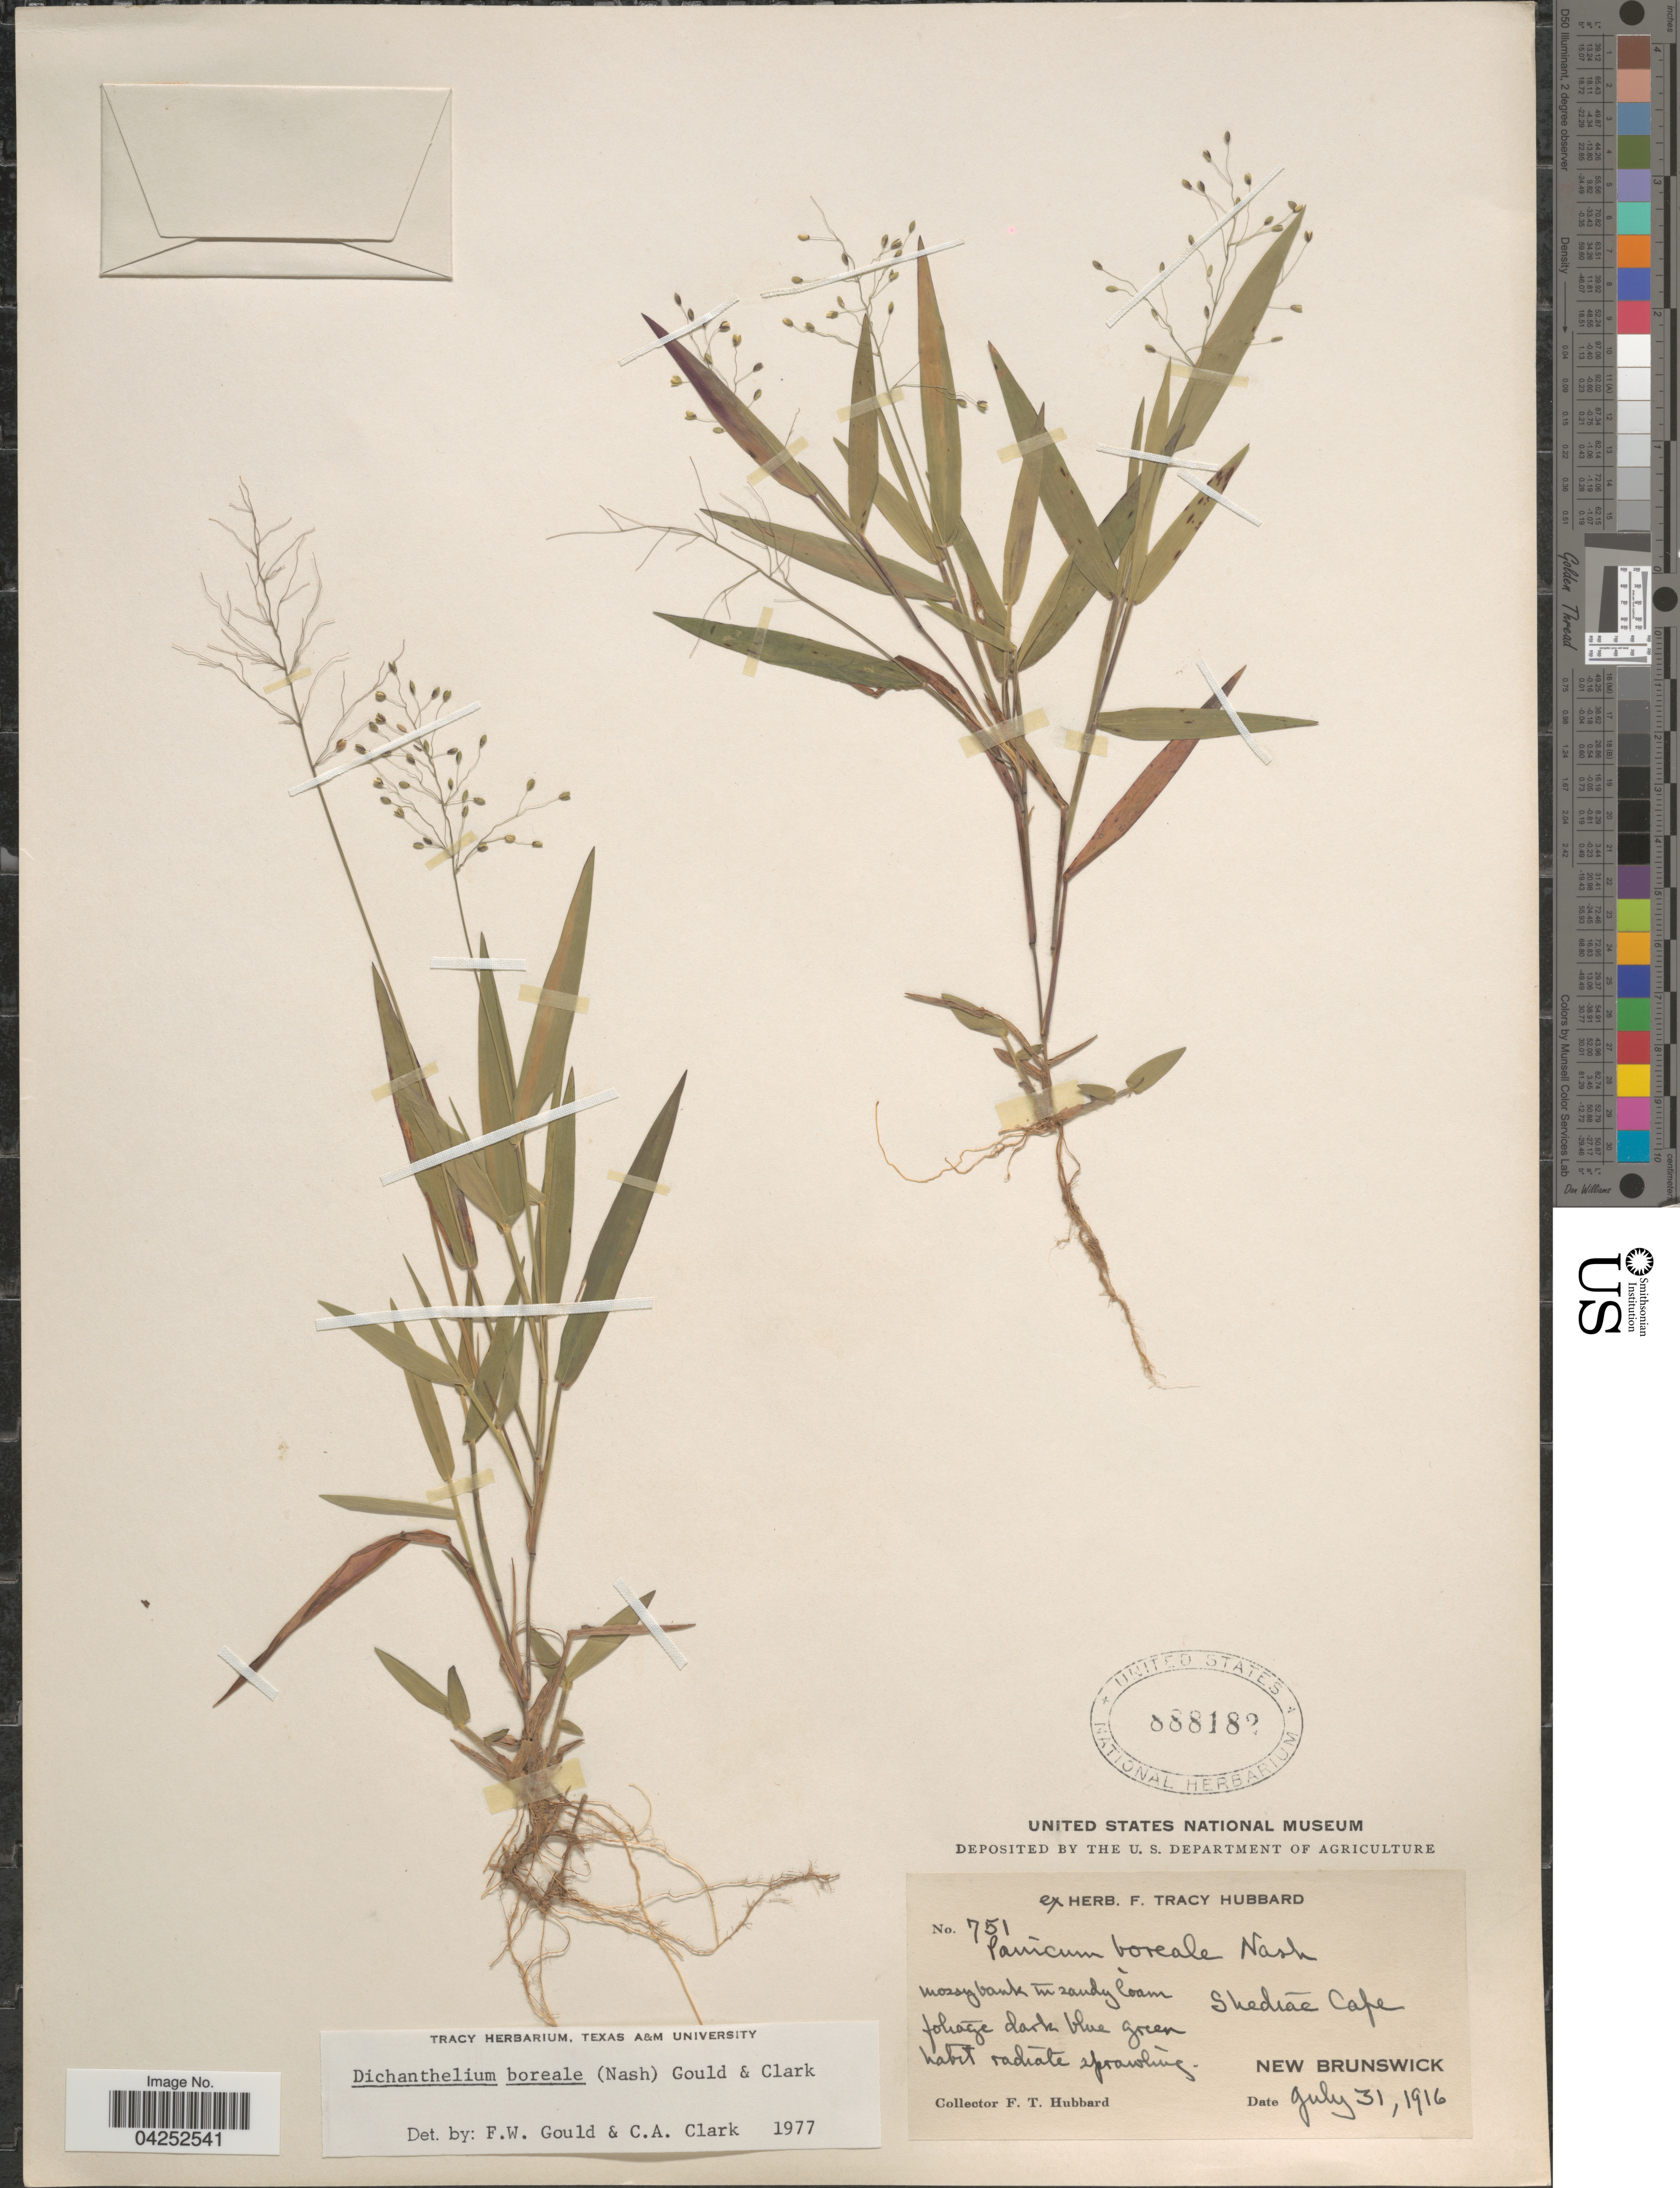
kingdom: Plantae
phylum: Tracheophyta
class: Liliopsida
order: Poales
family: Poaceae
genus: Dichanthelium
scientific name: Dichanthelium boreale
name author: (Nash) Freckmann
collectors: F. T. Hubbard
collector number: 751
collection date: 1916-07-31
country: Canada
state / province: New Brunswick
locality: Shediac Cape.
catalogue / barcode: US 888182